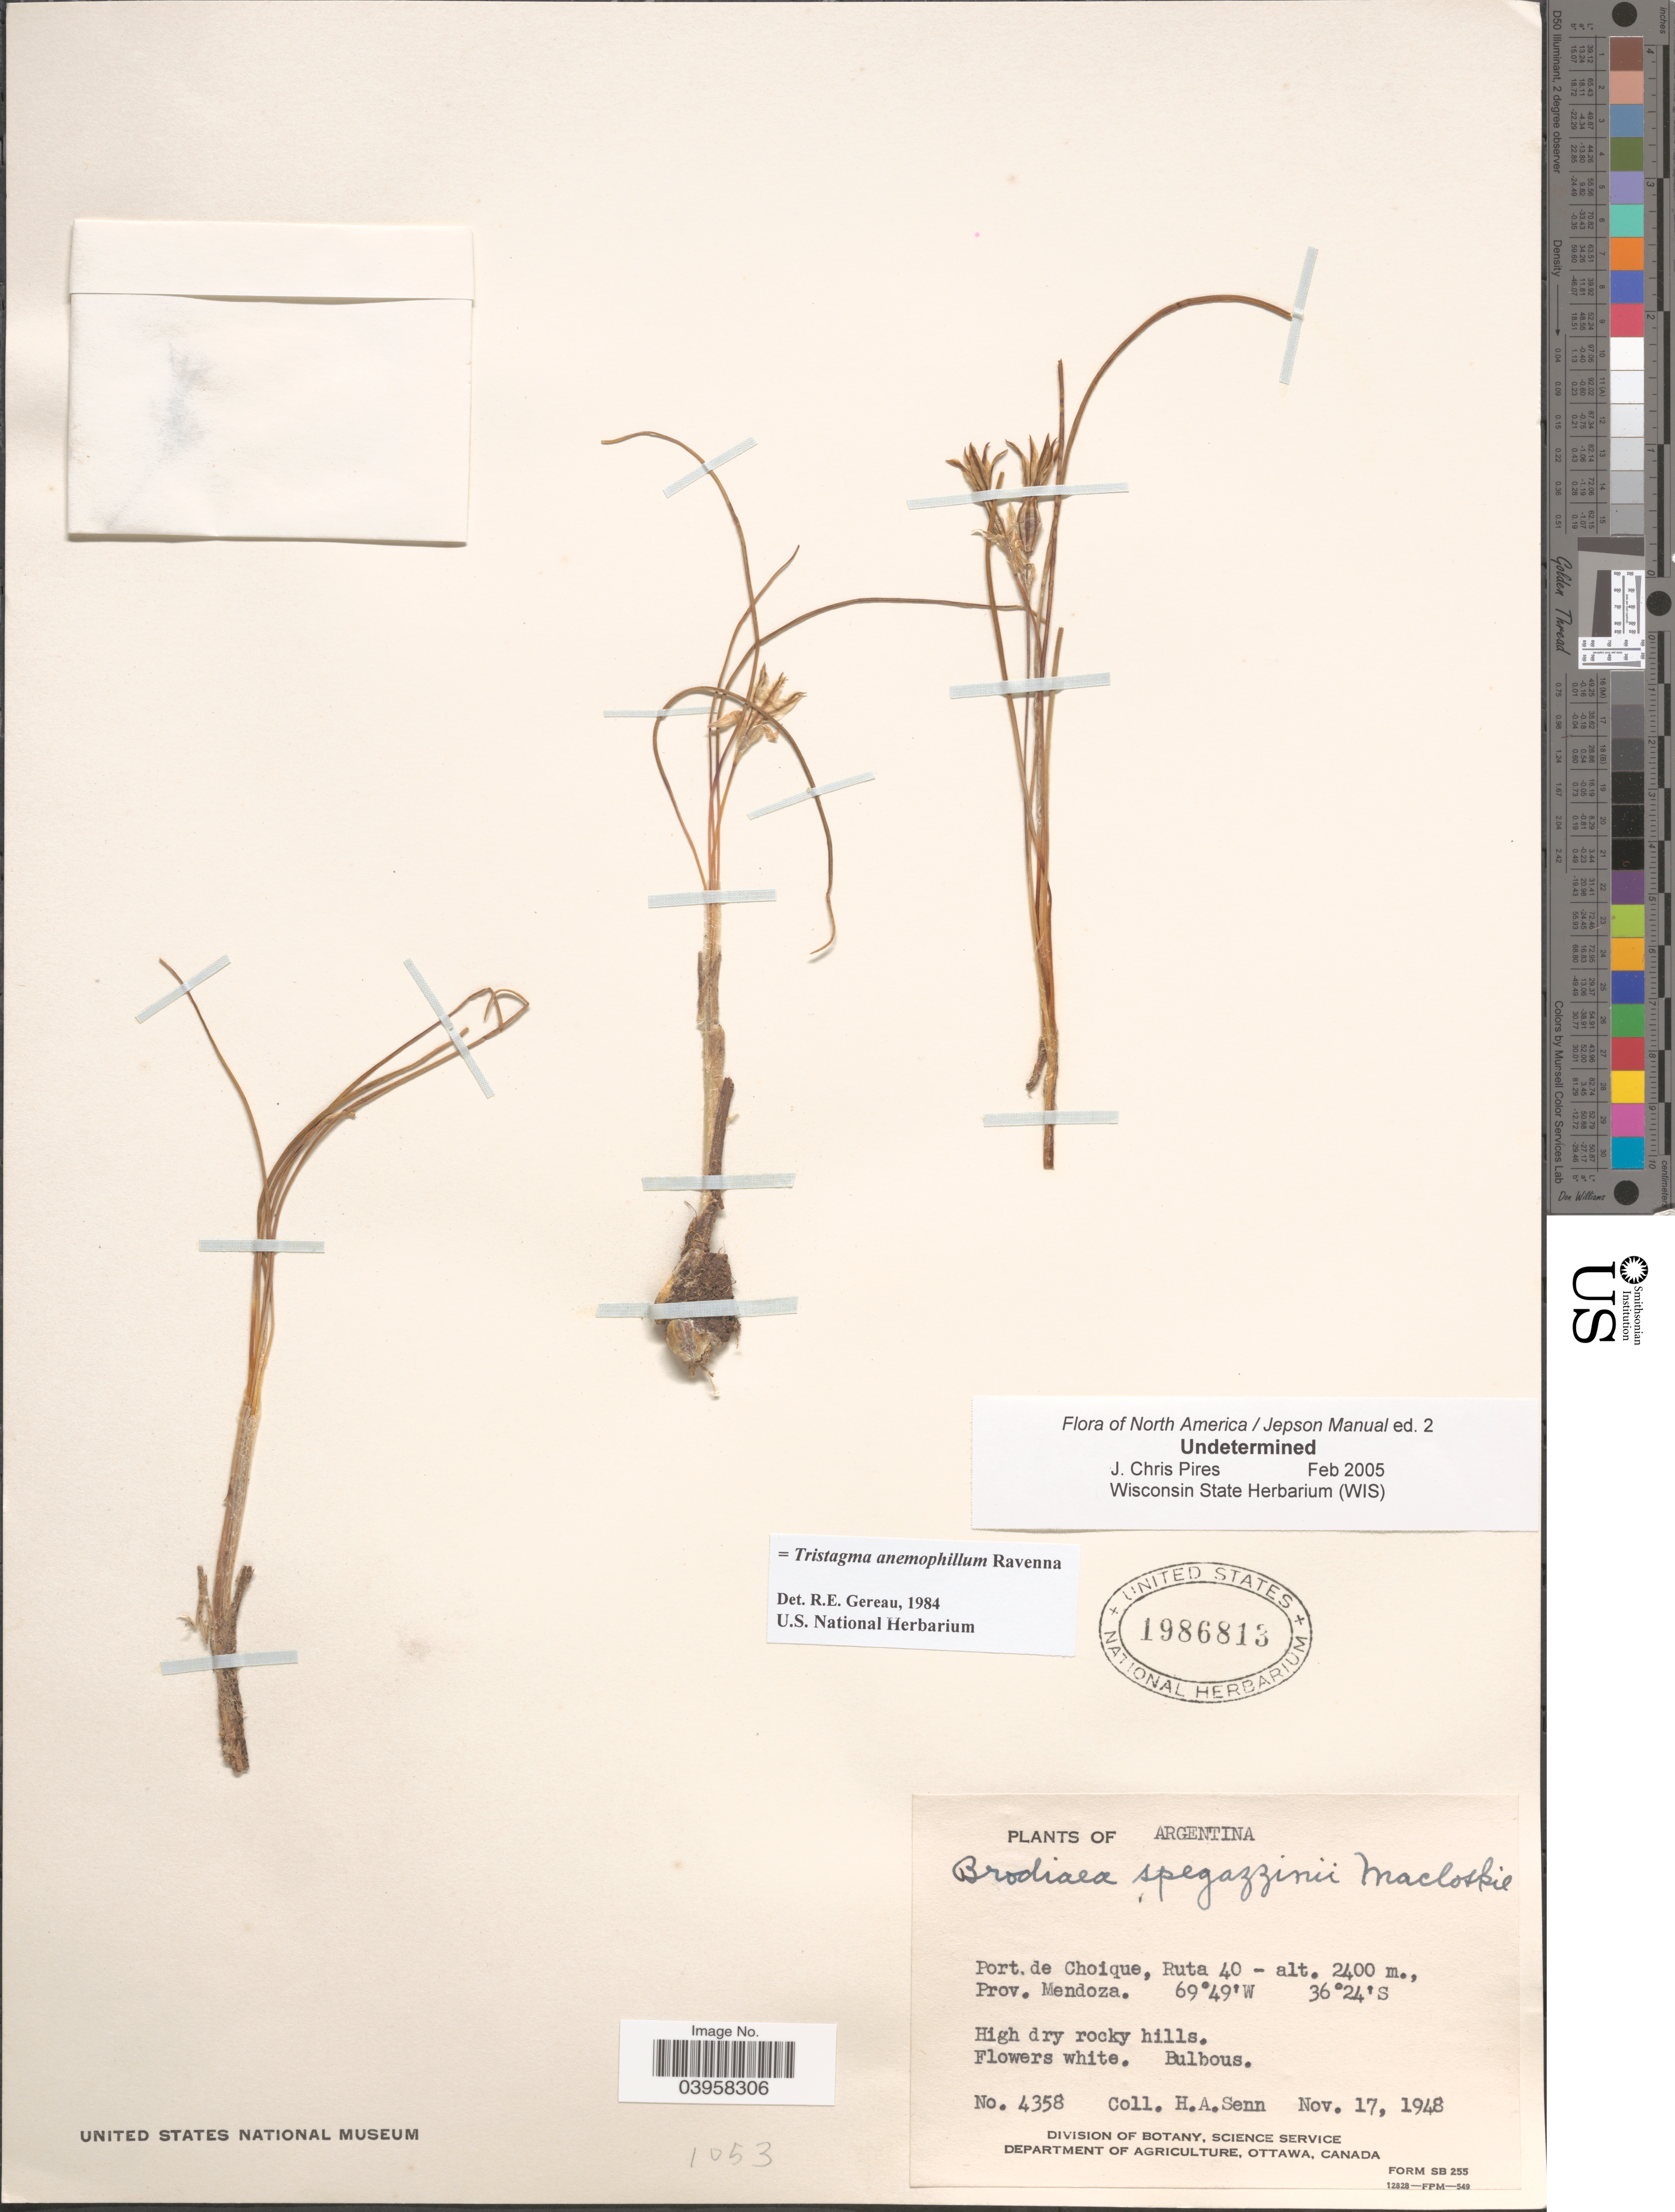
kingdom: Plantae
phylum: Tracheophyta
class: Liliopsida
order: Asparagales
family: Amaryllidaceae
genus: Tristagma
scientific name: Tristagma anemophillum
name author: Ravenna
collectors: H. Senn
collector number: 4358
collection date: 1948-11-17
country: Argentina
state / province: Mendoza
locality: Port. de Choique, Ruta 40. High dry rocky hills.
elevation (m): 2400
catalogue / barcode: US 1986813